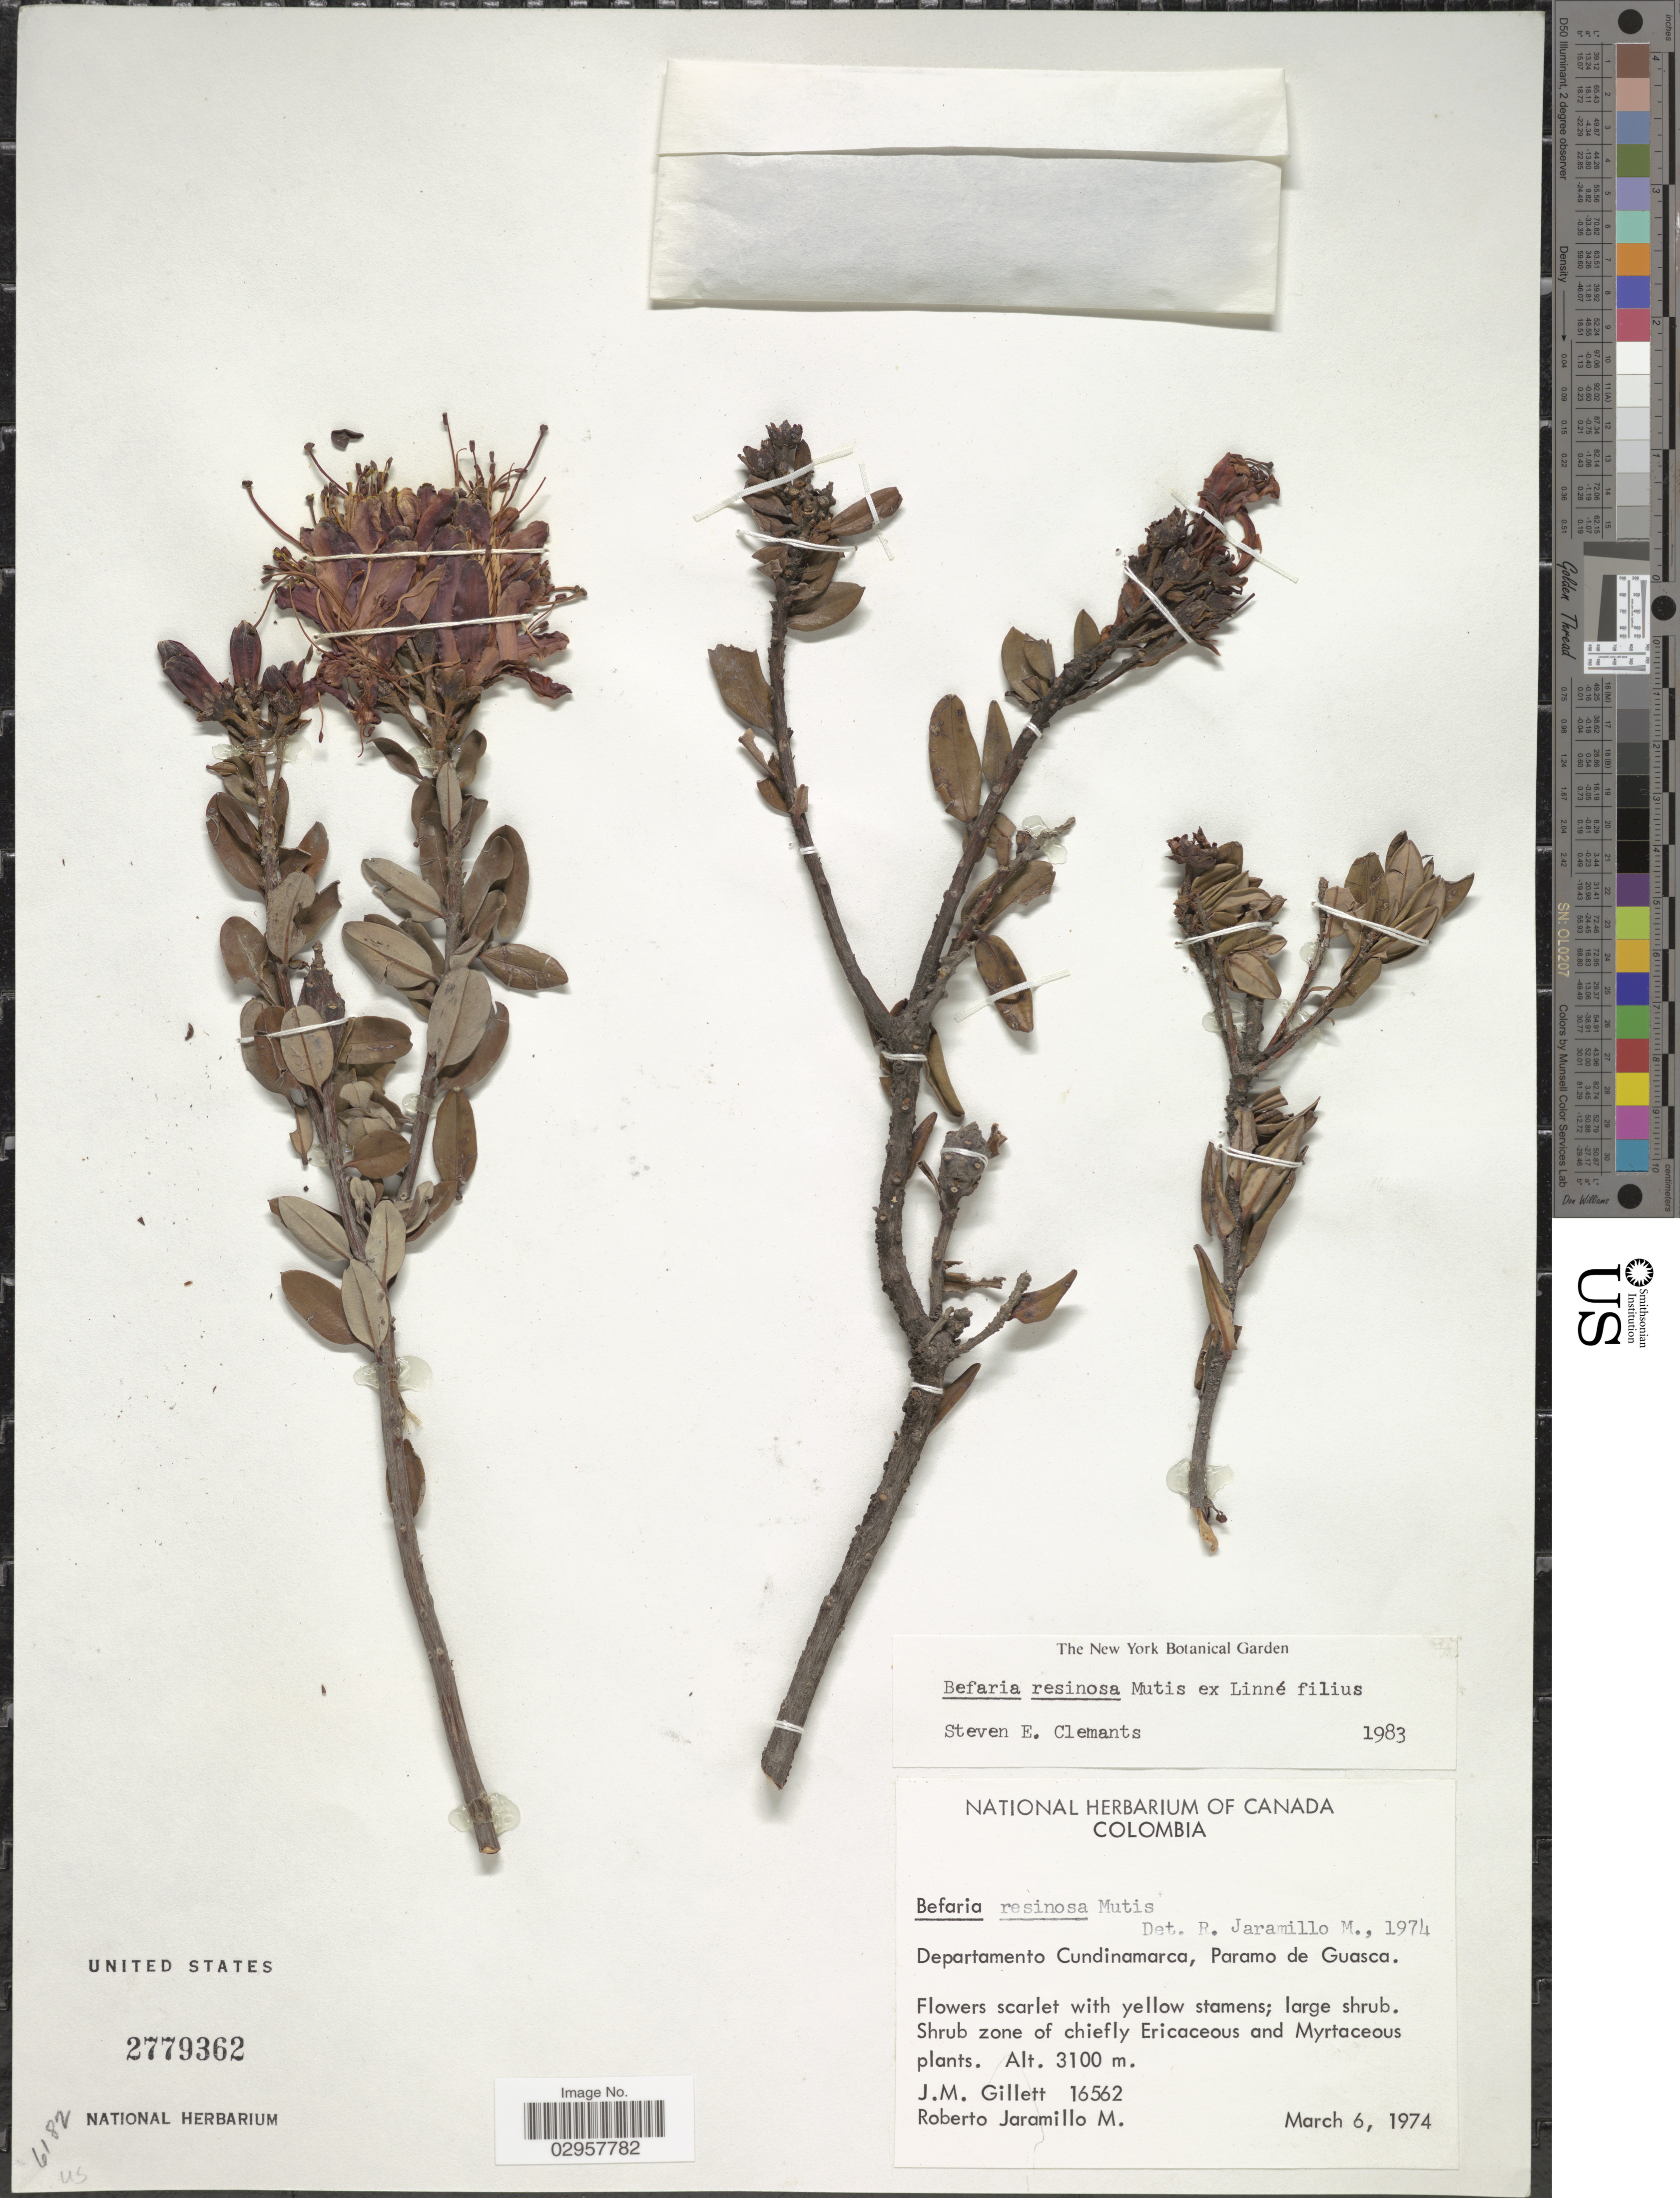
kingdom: Plantae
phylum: Tracheophyta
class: Magnoliopsida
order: Ericales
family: Ericaceae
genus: Befaria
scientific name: Befaria resinosa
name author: Mutis ex L. f.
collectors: J. M. Gillett & R. Jaramillo M.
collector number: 16562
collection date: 1974-03-06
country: Colombia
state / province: Cundinamarca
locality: Departamento Cundinamarca, Paramo de Guasca.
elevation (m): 3100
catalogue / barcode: US 2779362